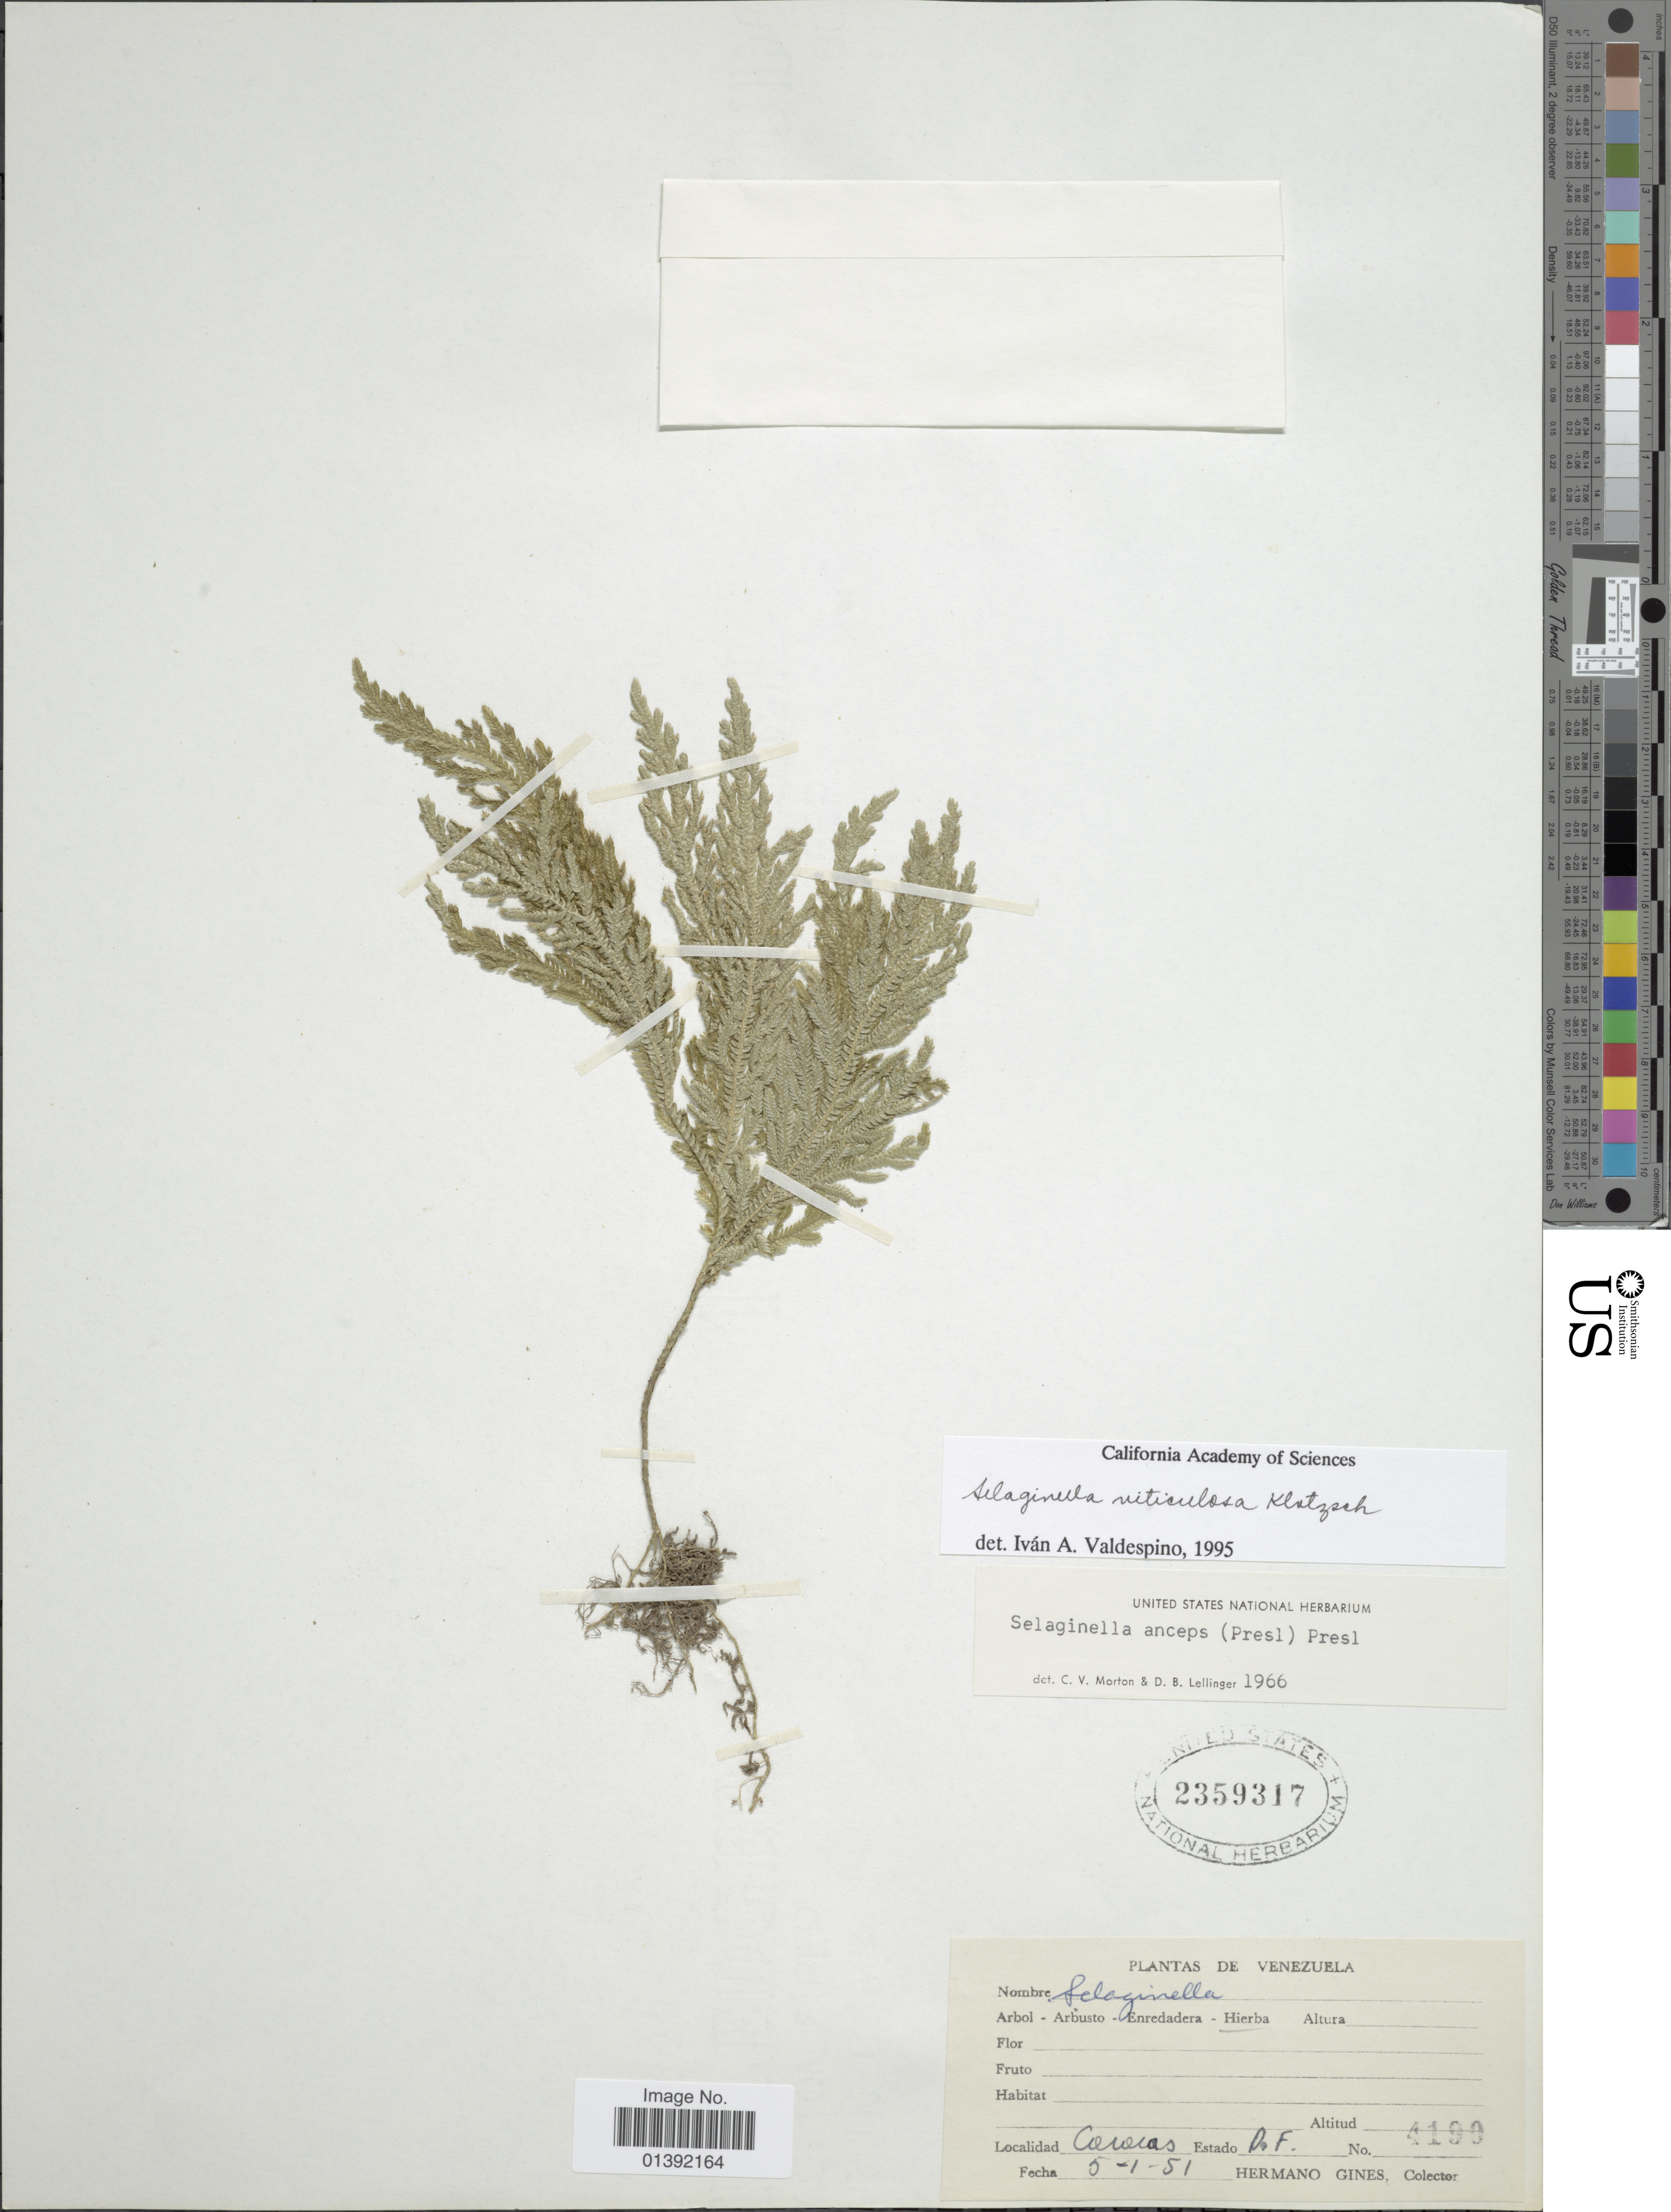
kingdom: Plantae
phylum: Tracheophyta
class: Lycopodiopsida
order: Selaginellales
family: Selaginellaceae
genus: Selaginella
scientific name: Selaginella viticulosa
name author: Klotzsch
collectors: Bro. Gines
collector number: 4199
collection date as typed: Transcribed d/m/y: 5/1/51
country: Venezuela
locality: Caracas, estado D.F.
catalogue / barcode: US 2359317